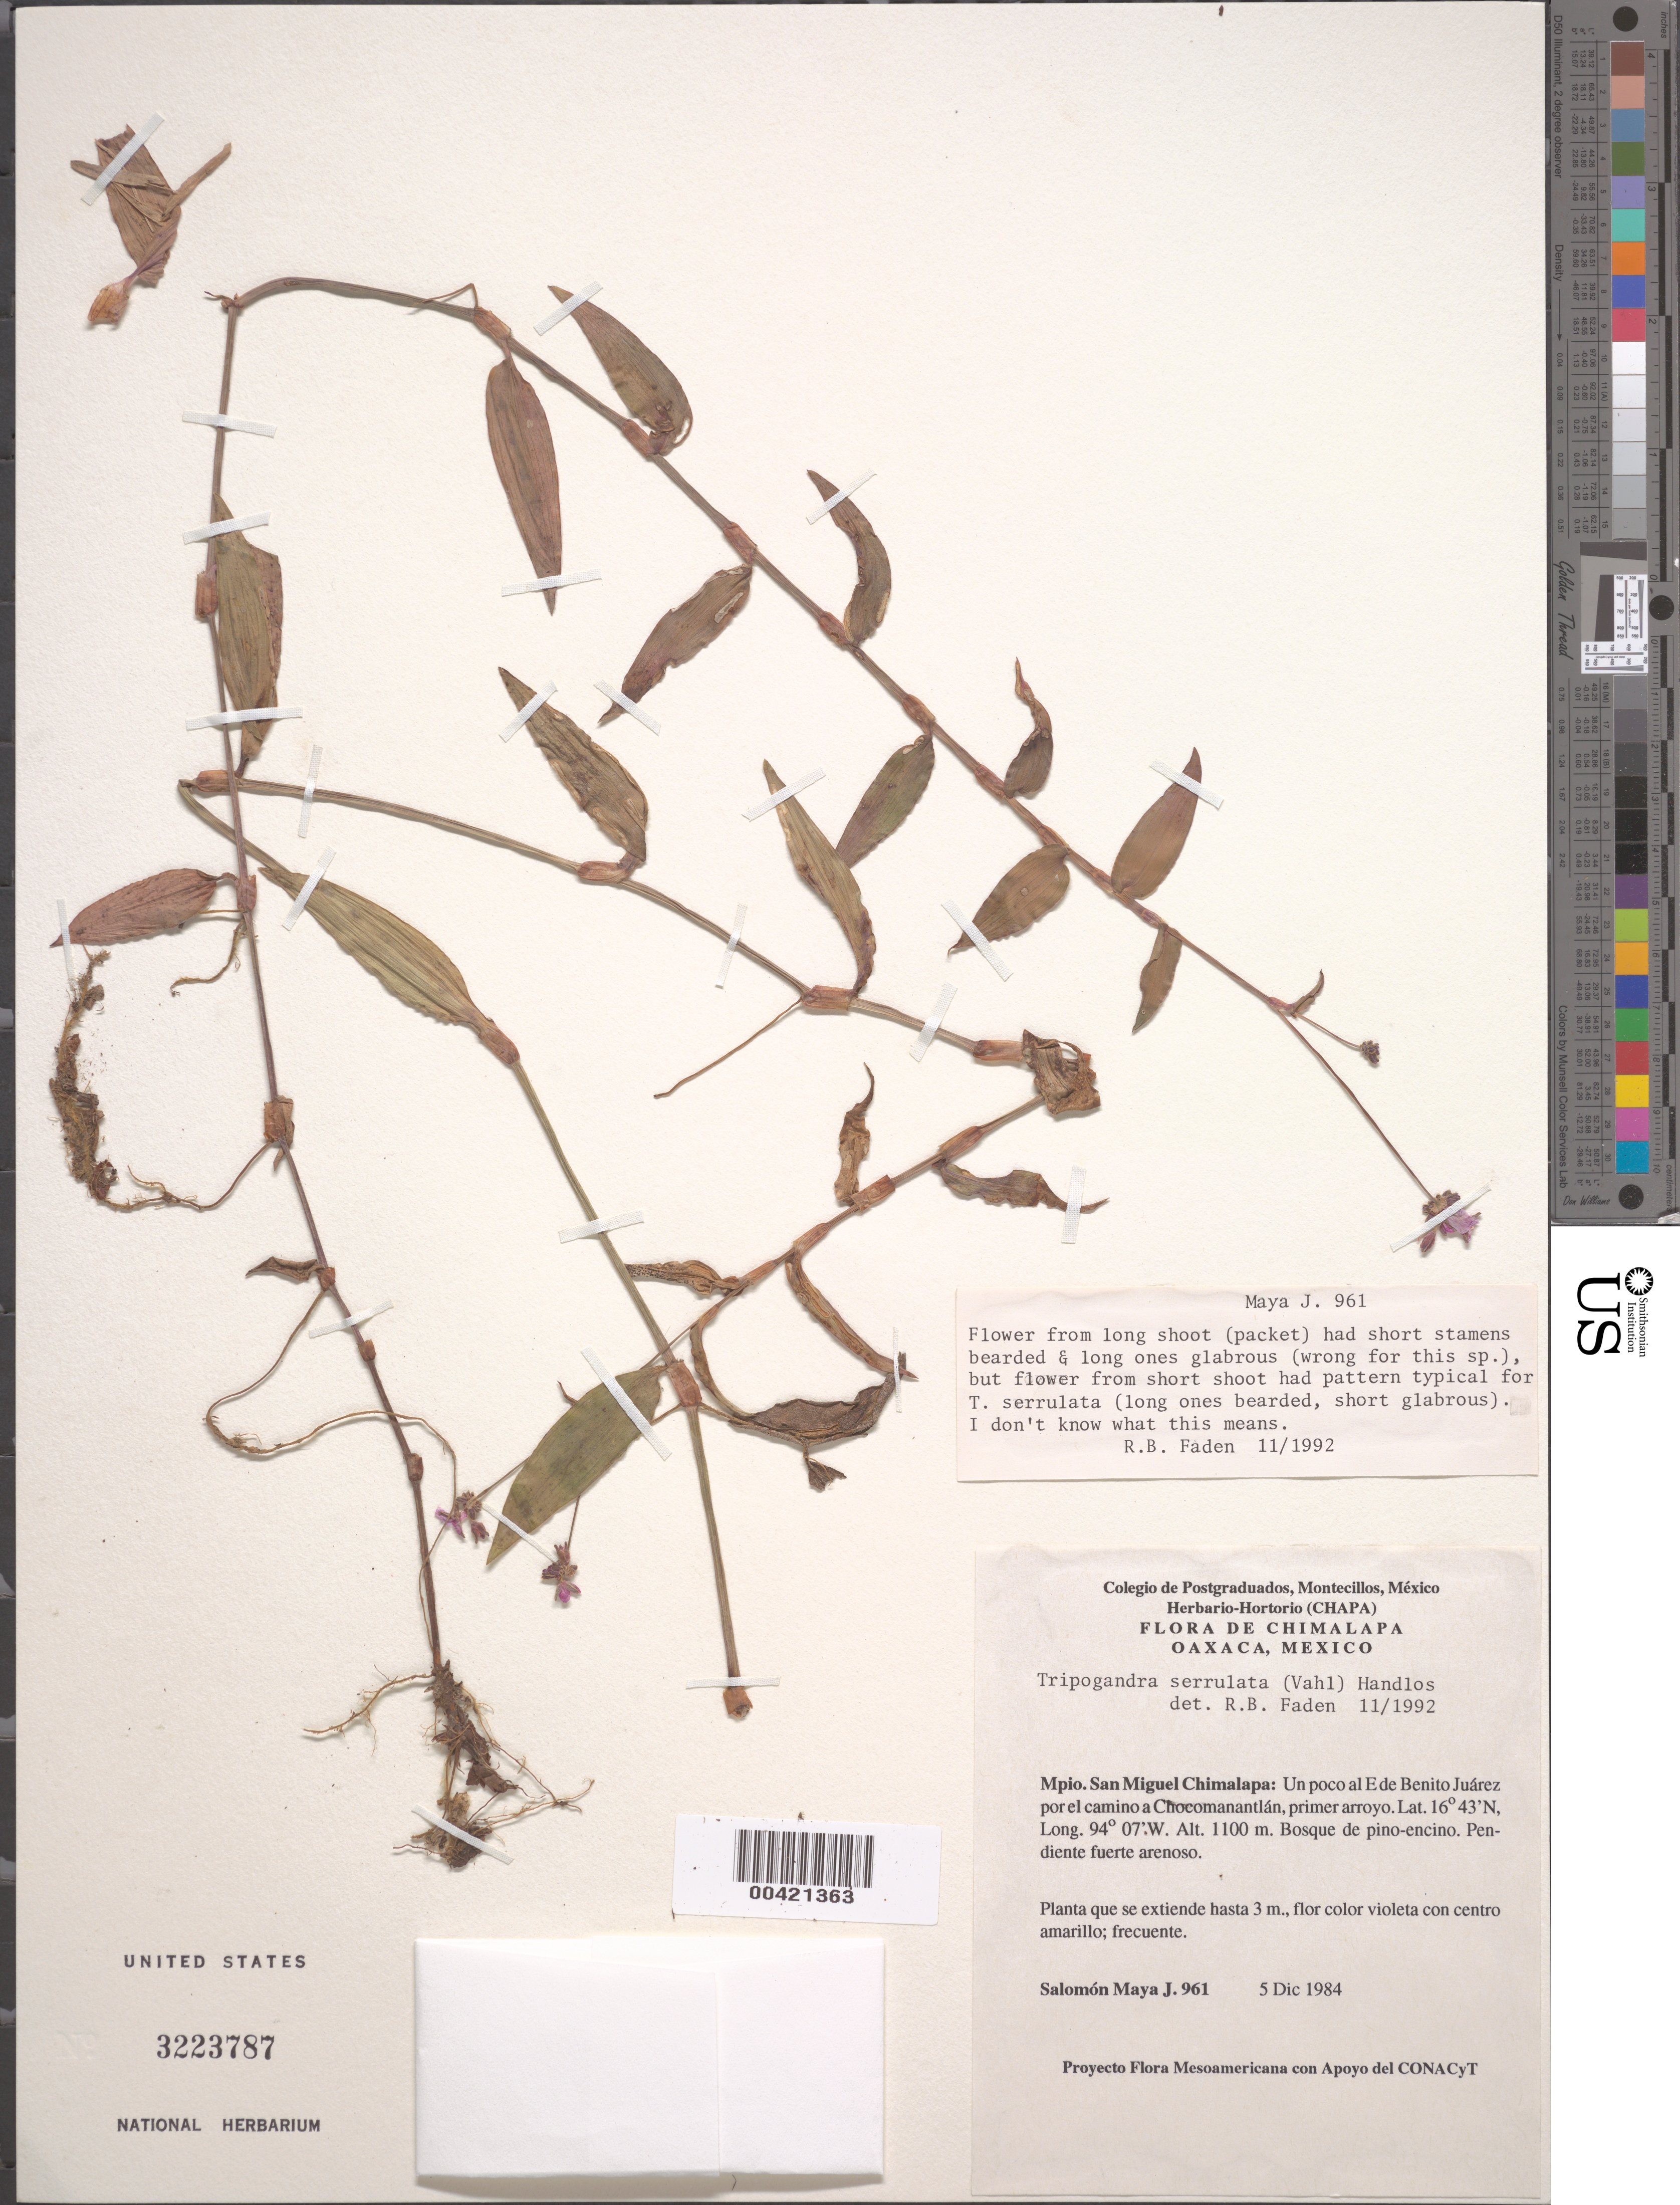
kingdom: Plantae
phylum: Tracheophyta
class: Liliopsida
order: Commelinales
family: Commelinaceae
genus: Tripogandra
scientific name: Tripogandra serrulata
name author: (Vahl) Handlos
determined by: Faden, Robert B., (US), Smithsonian Institution - National Museum of Natural History (UNITED STATES)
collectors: S. Maya J.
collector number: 961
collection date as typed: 05 Dec 1984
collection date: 1984-12-05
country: Mexico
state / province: Oaxaca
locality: San miguel chimalapa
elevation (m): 1100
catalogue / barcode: US 3223787